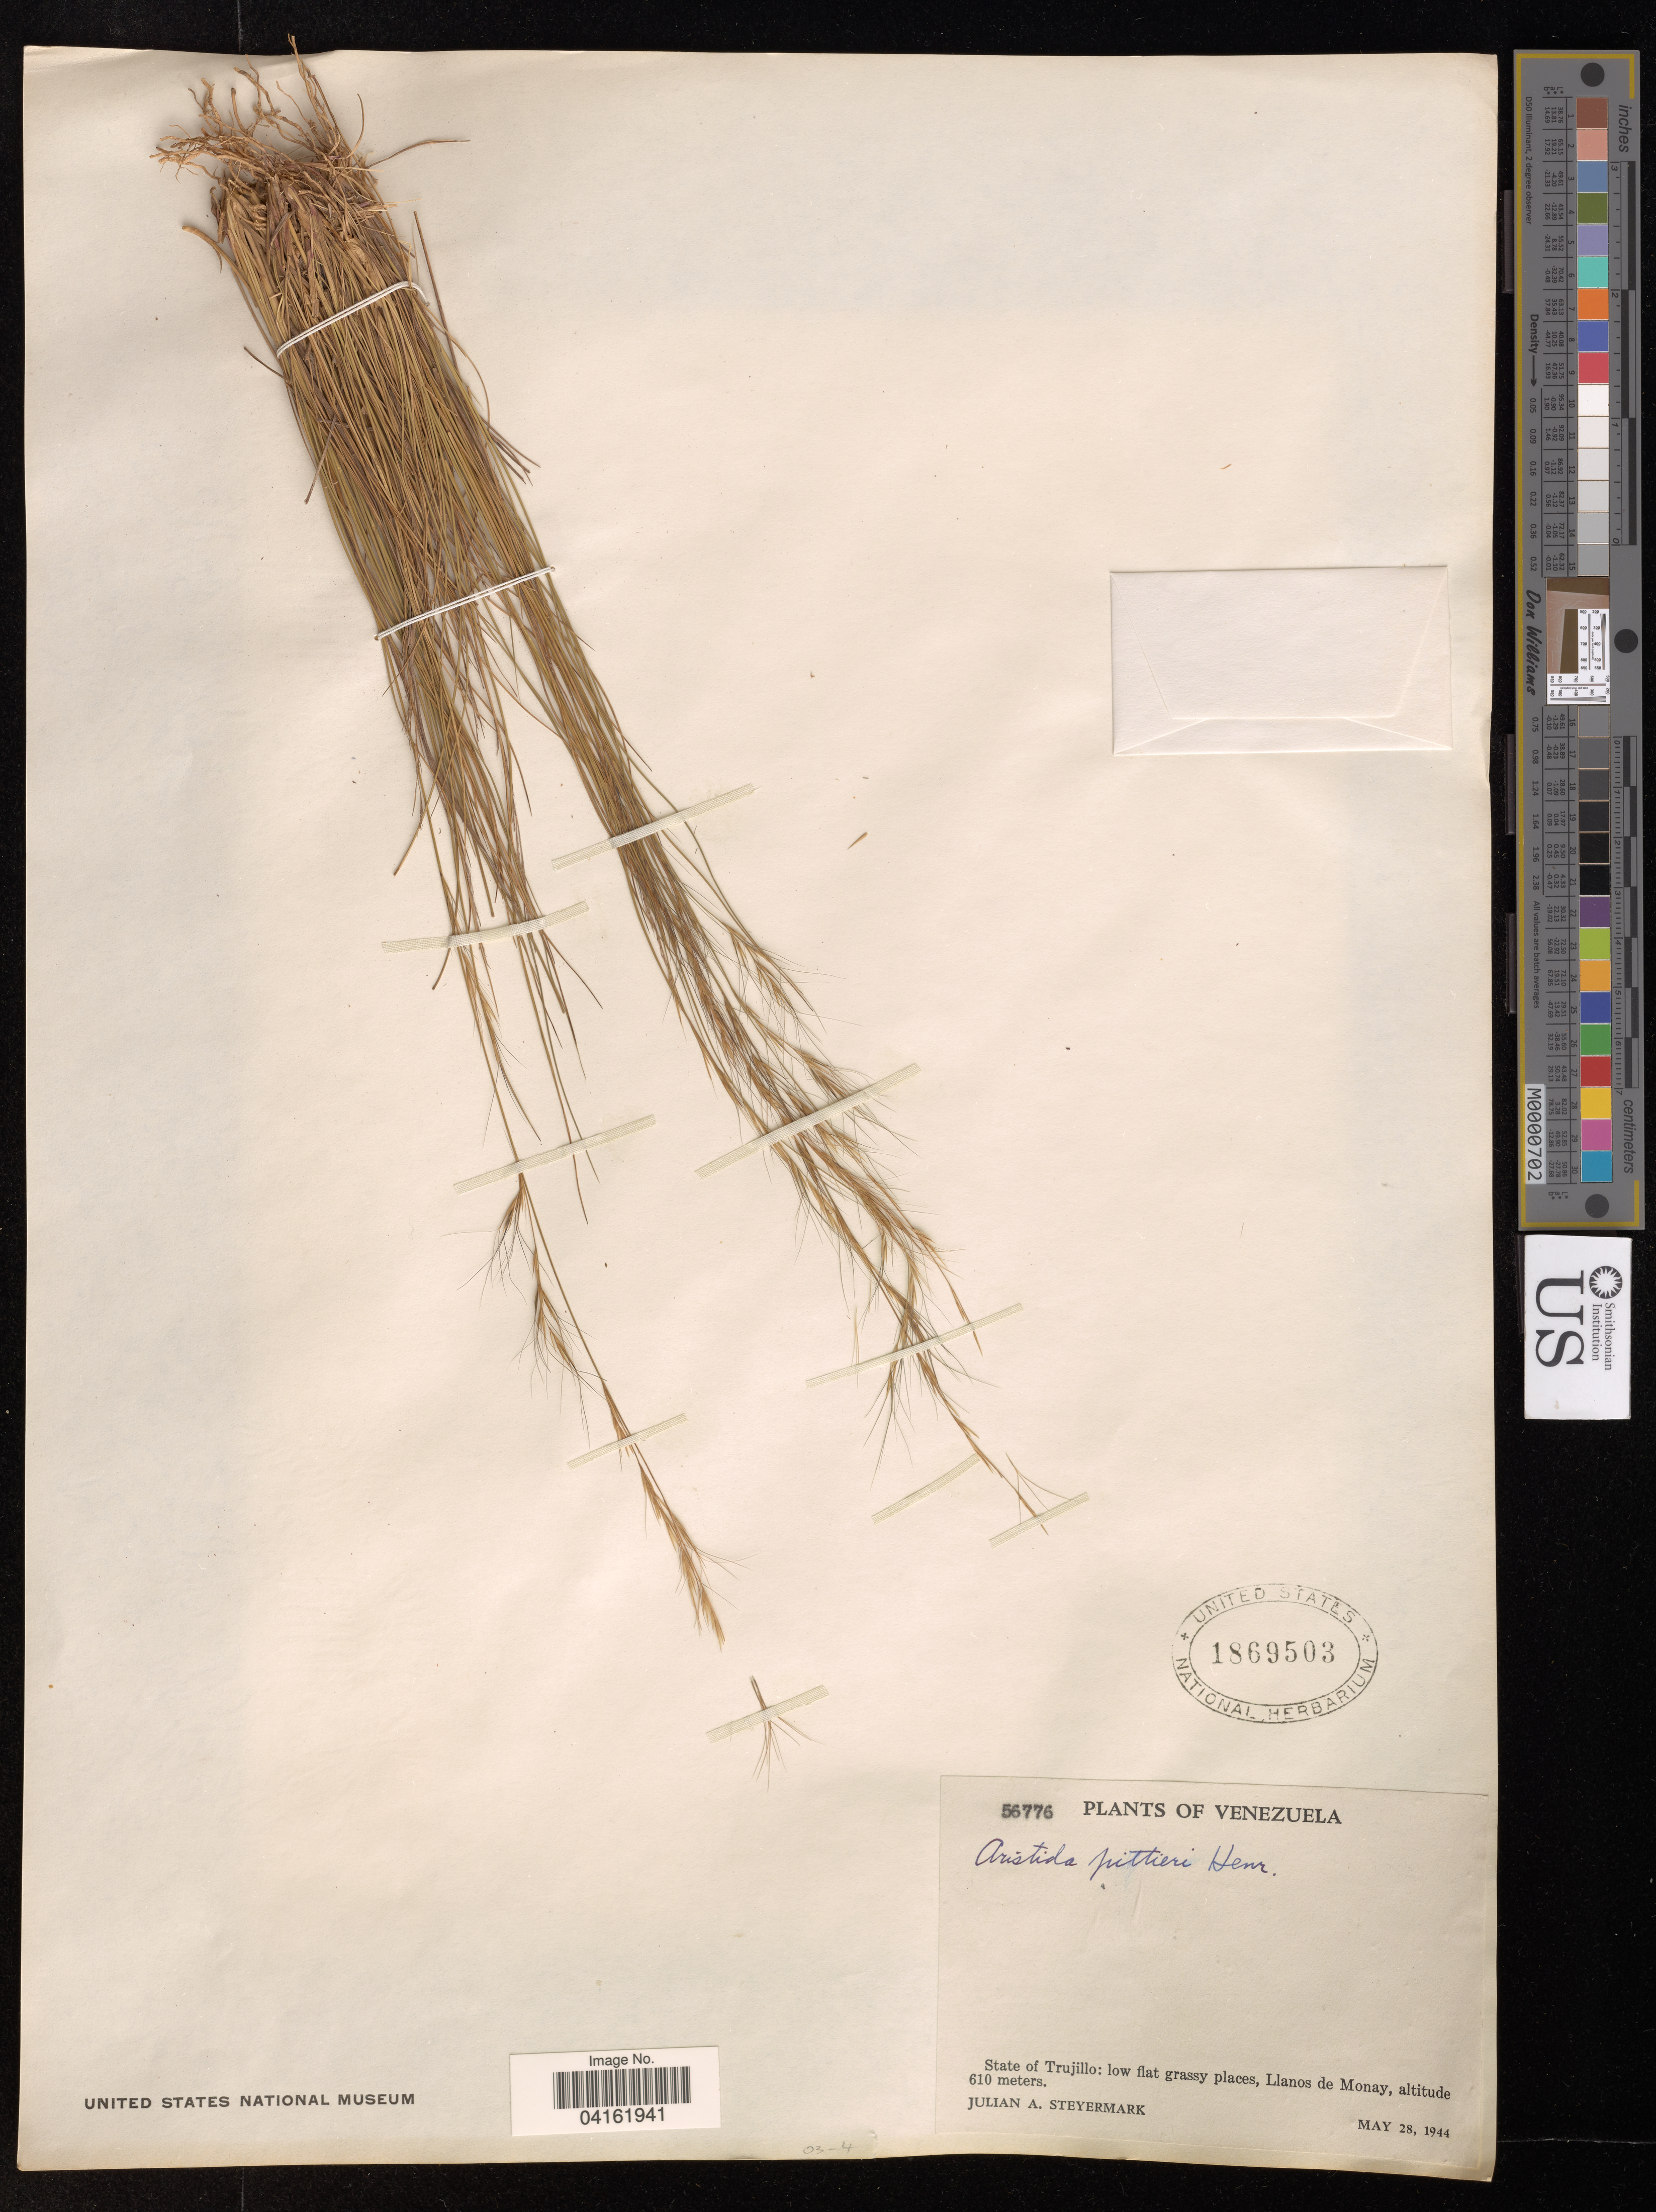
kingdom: Plantae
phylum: Tracheophyta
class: Liliopsida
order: Poales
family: Poaceae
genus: Aristida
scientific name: Aristida pittieri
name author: Henr.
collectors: J. Steyermark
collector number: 56776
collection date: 1944-05-28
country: Venezuela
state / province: Trujillo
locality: low flat grassy places, Llanos de Monay.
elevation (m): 610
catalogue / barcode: US 1869503